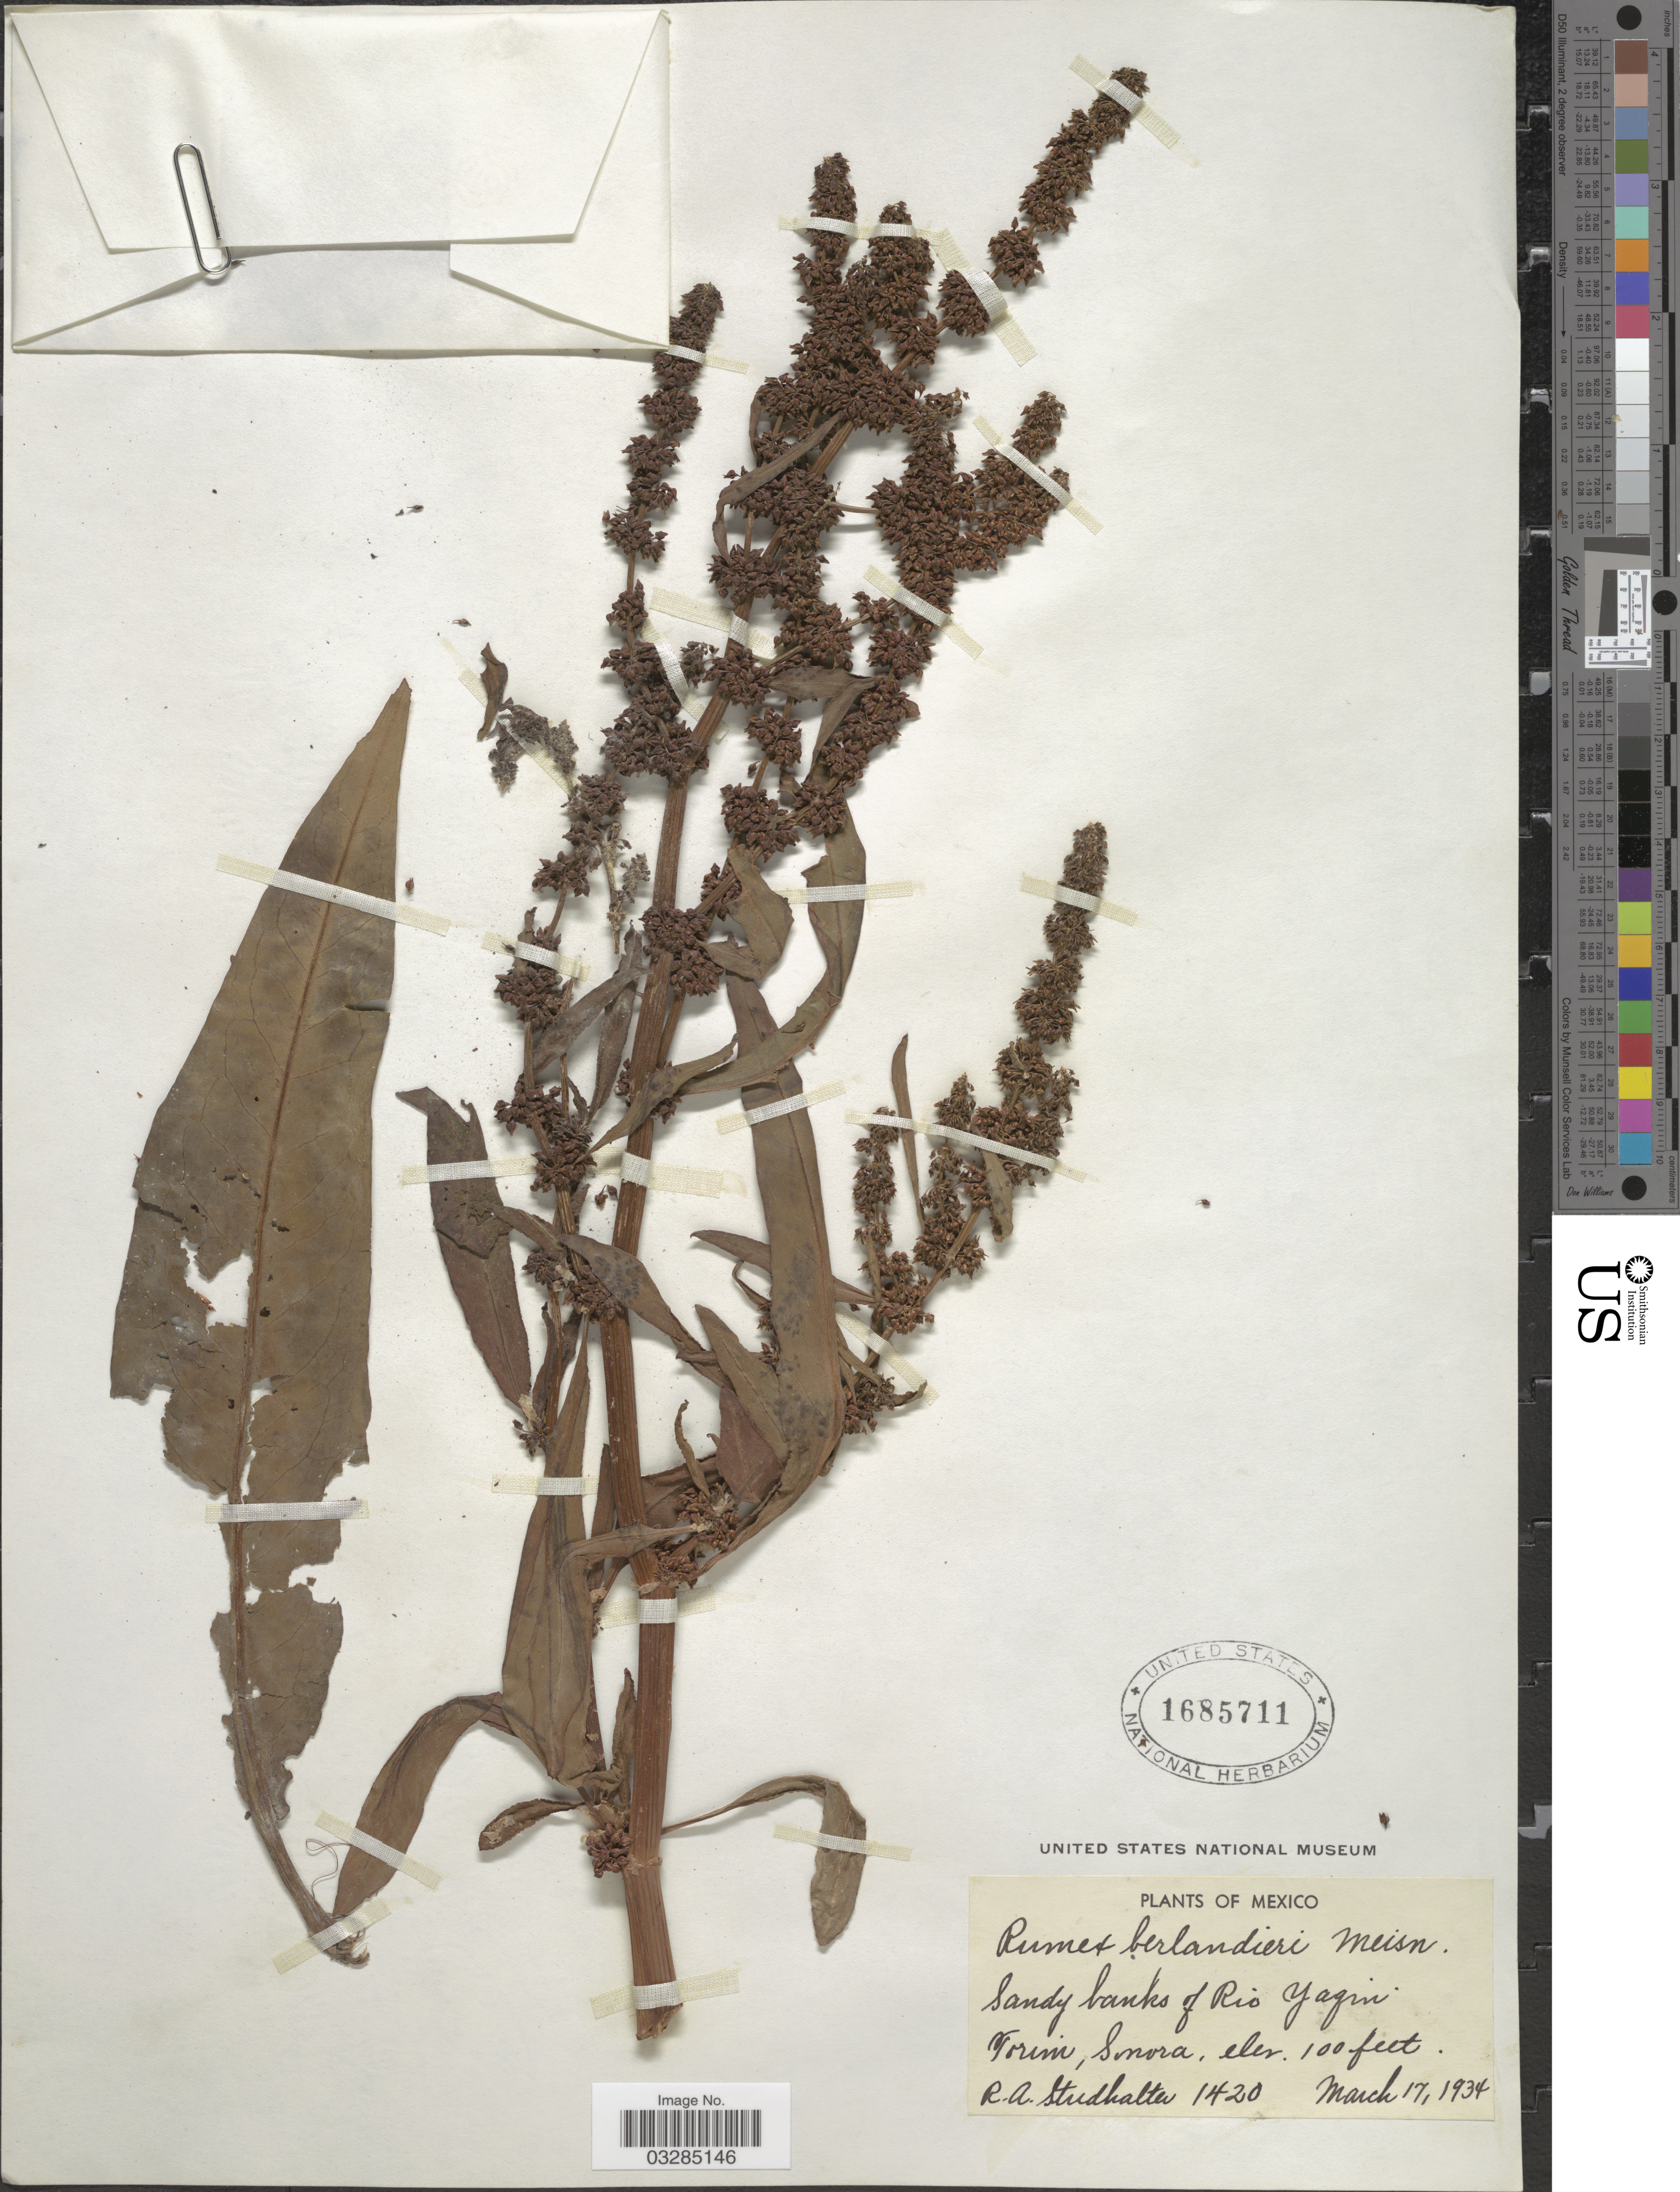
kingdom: Plantae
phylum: Tracheophyta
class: Magnoliopsida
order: Caryophyllales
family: Polygonaceae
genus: Rumex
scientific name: Rumex violascens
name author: Rech. f.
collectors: R. Studhalter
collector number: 1420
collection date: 1934-03-17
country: Mexico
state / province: Sonora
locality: Sandy banks of Rio Yagin. Torim.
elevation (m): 30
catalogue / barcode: US 1685711